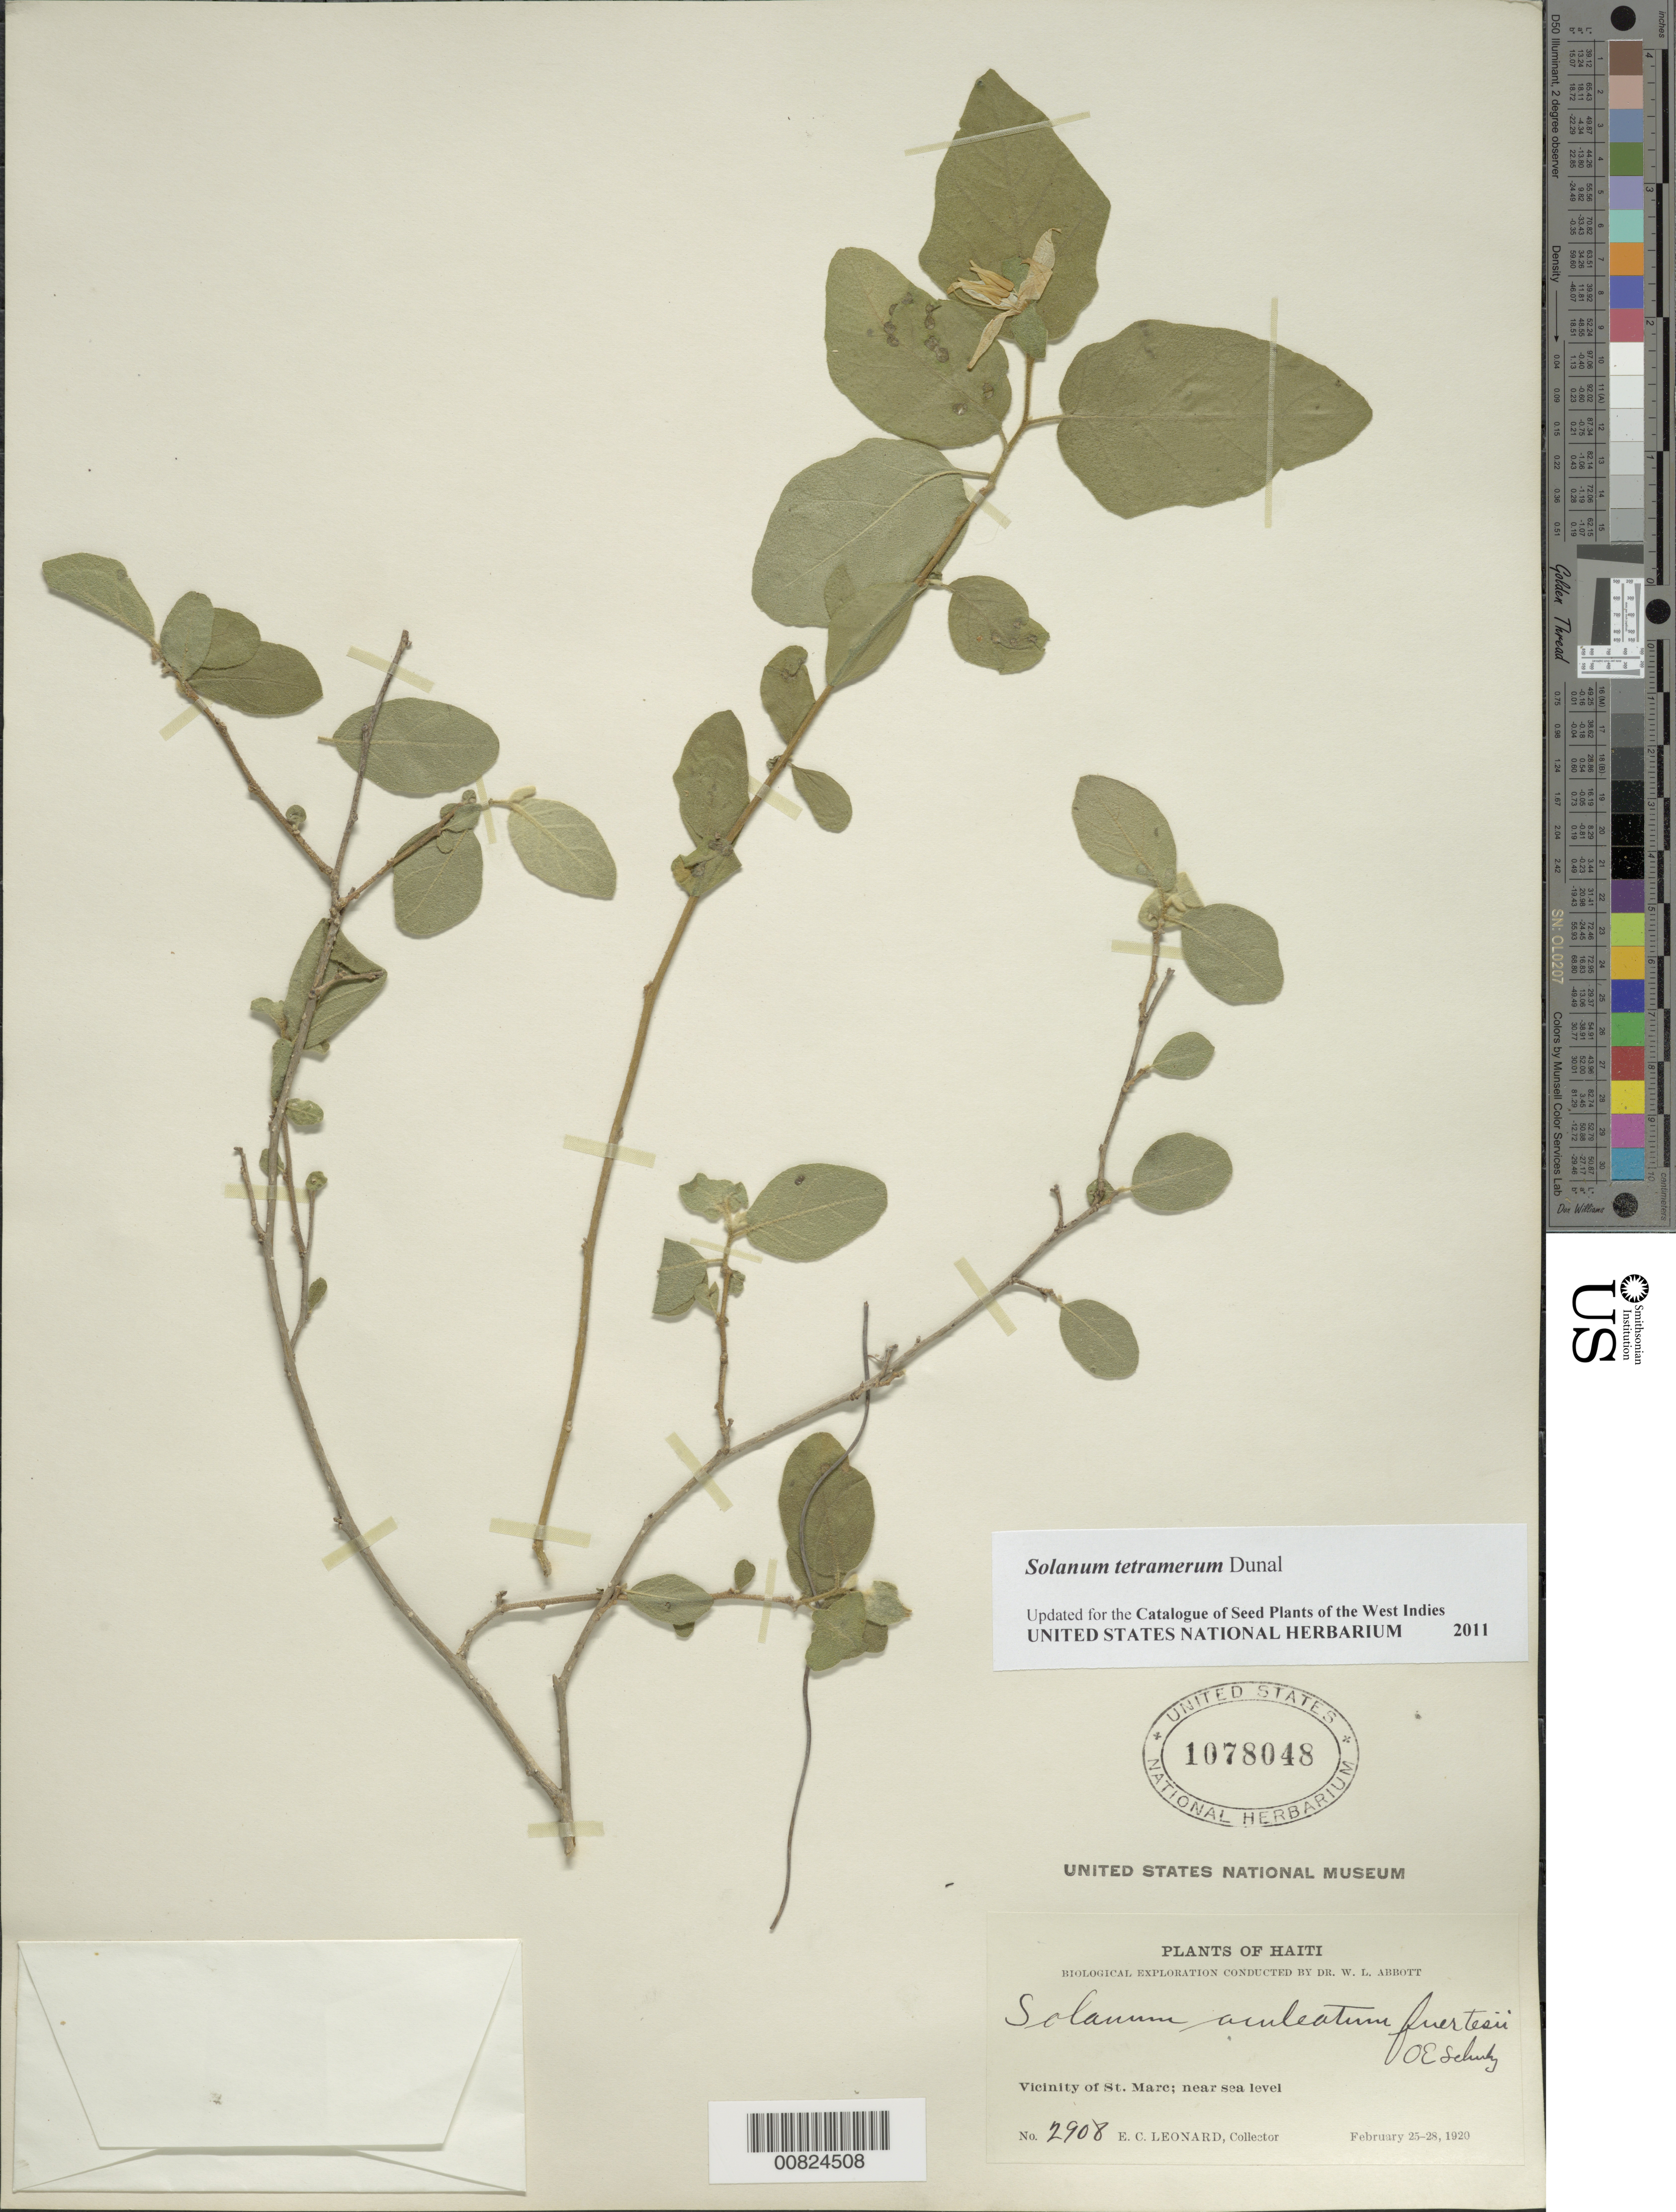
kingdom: Plantae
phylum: Tracheophyta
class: Magnoliopsida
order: Solanales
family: Solanaceae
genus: Solanum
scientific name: Solanum aquartia var. fuertesii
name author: (O.E. Schulz) Alain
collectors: E. C. Leonard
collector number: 2908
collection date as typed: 25 Feb 1920 to 28 Feb 1920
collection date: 1920-02-25/1920-02-28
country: Haiti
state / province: Artibonite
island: Hispaniola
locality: Vicinity of St. Marc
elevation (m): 0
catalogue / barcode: US 1078048